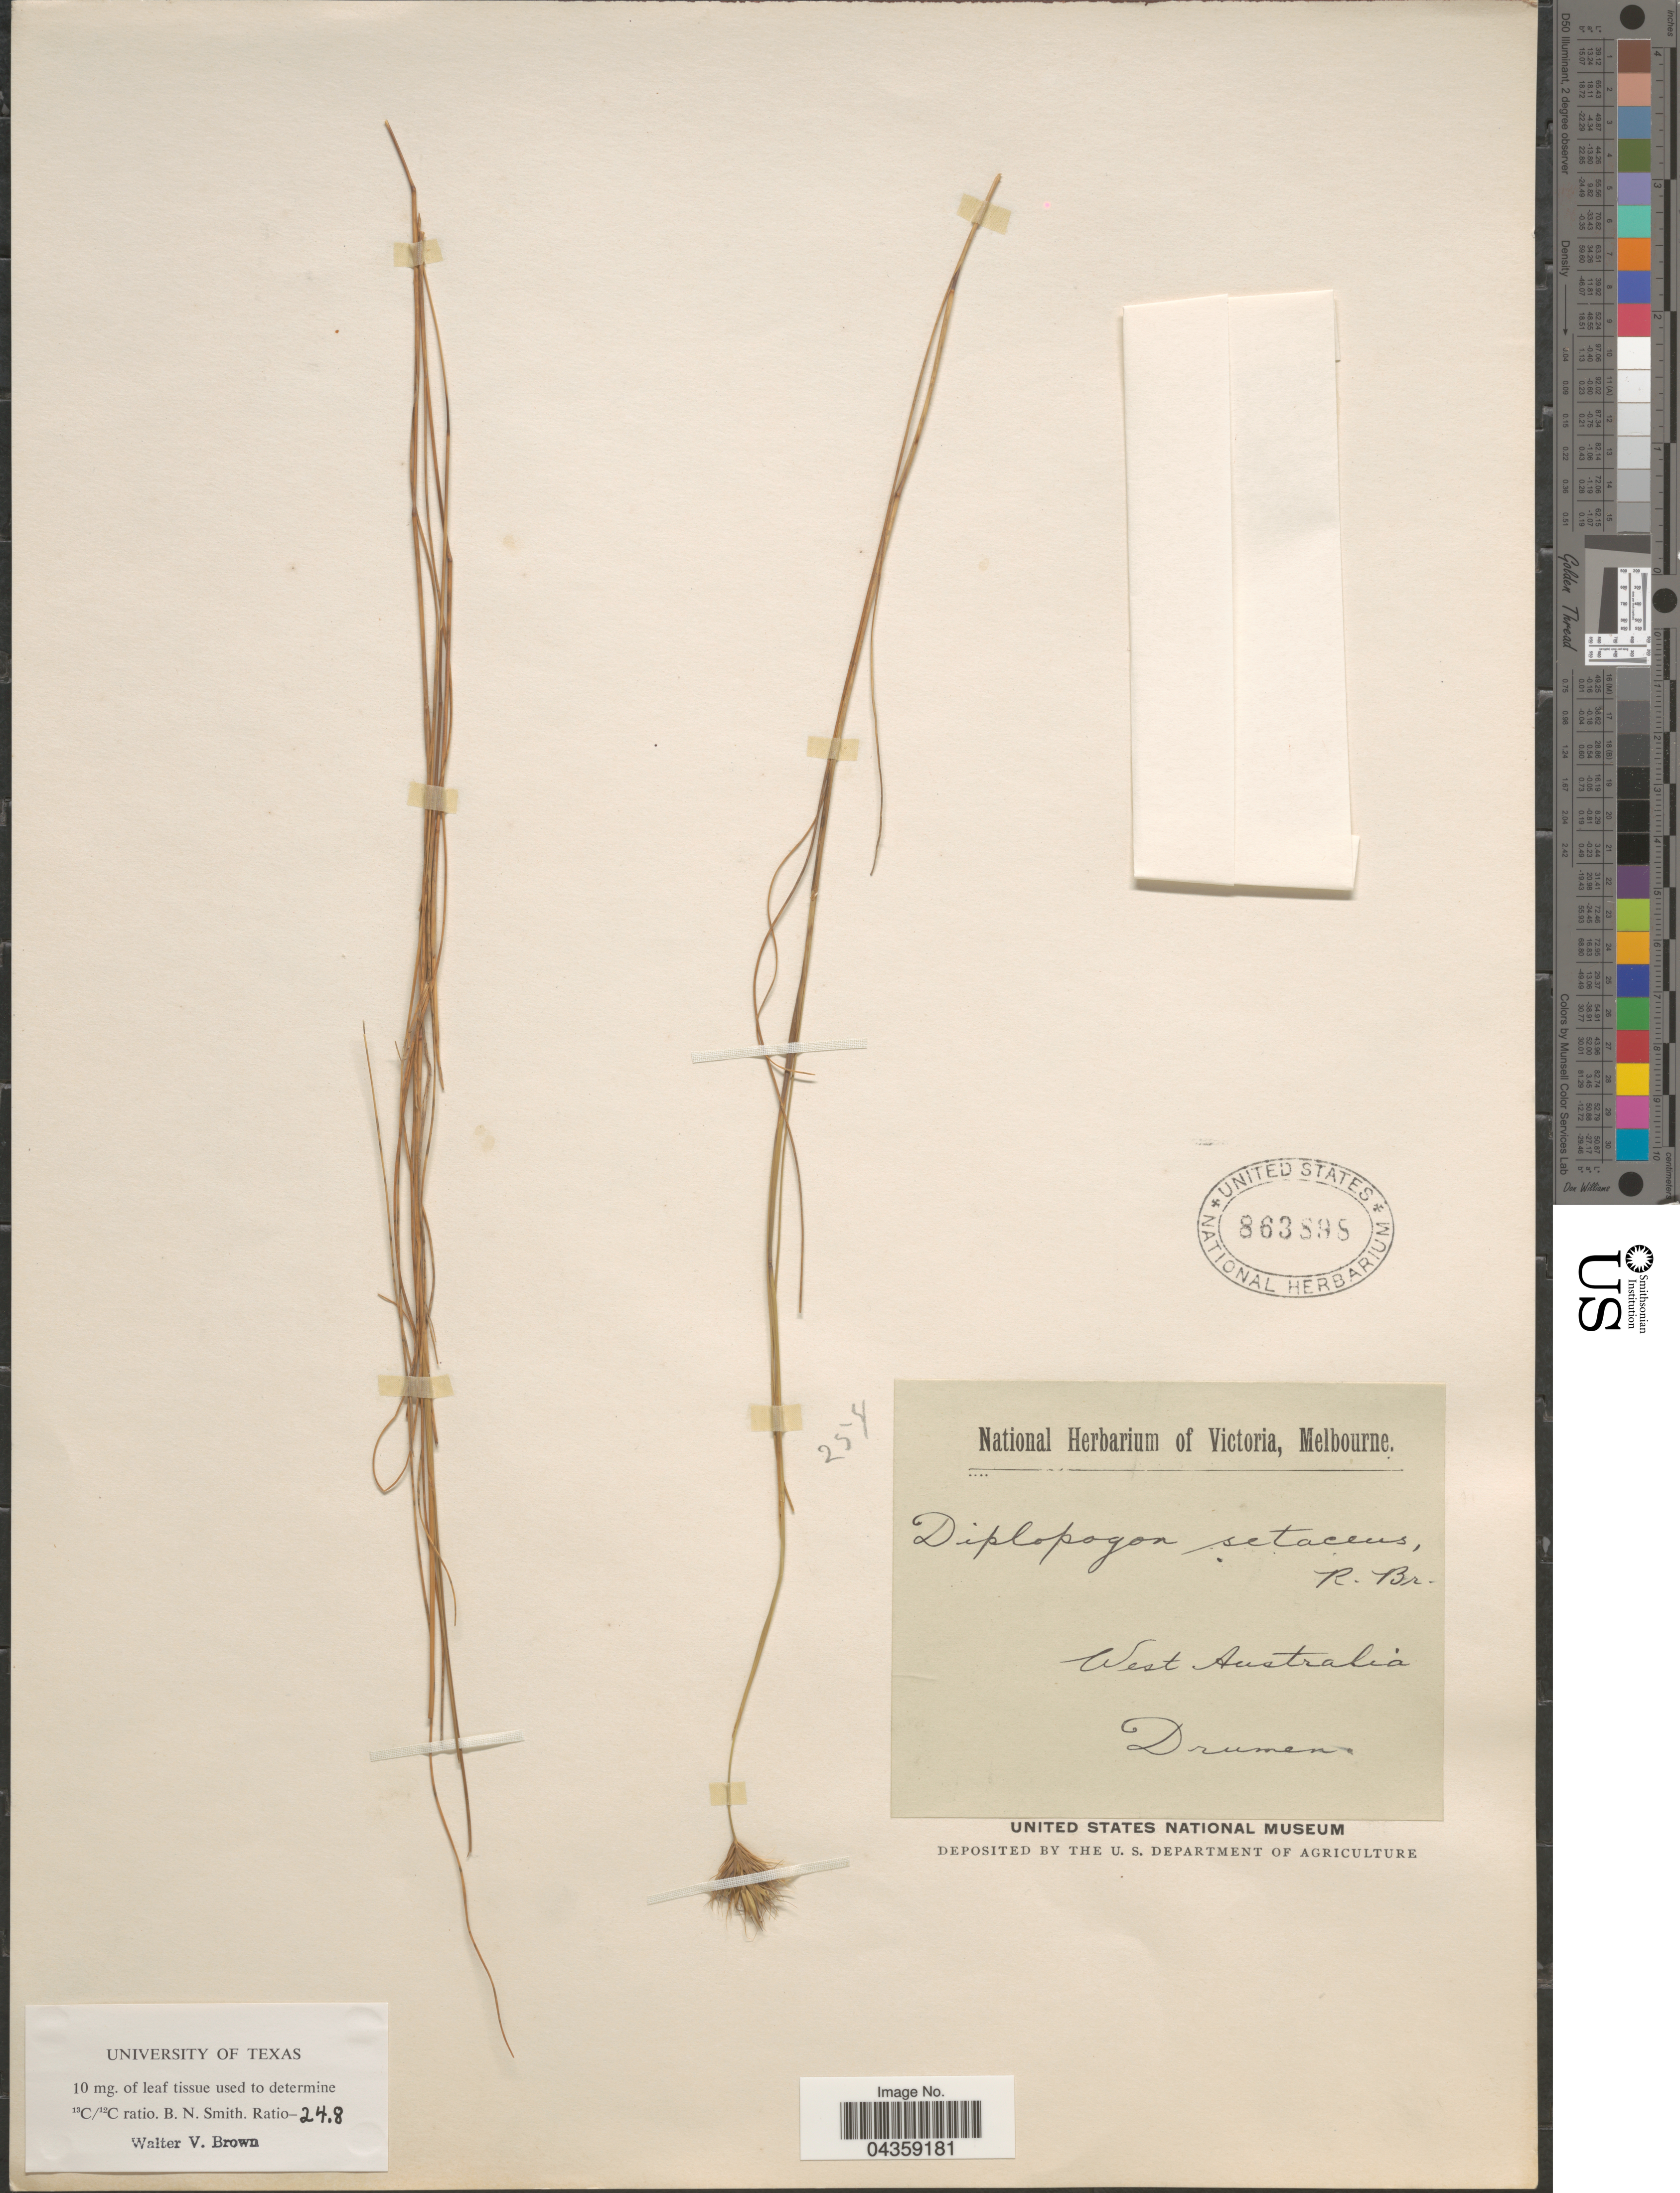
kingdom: Plantae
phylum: Tracheophyta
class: Liliopsida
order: Poales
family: Poaceae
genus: Amphipogon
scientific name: Amphipogon setaceus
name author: (R. Br.) T.D. Macfarl.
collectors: Drumen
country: Australia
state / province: Western Australia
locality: West Australia.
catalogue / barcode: US 863898